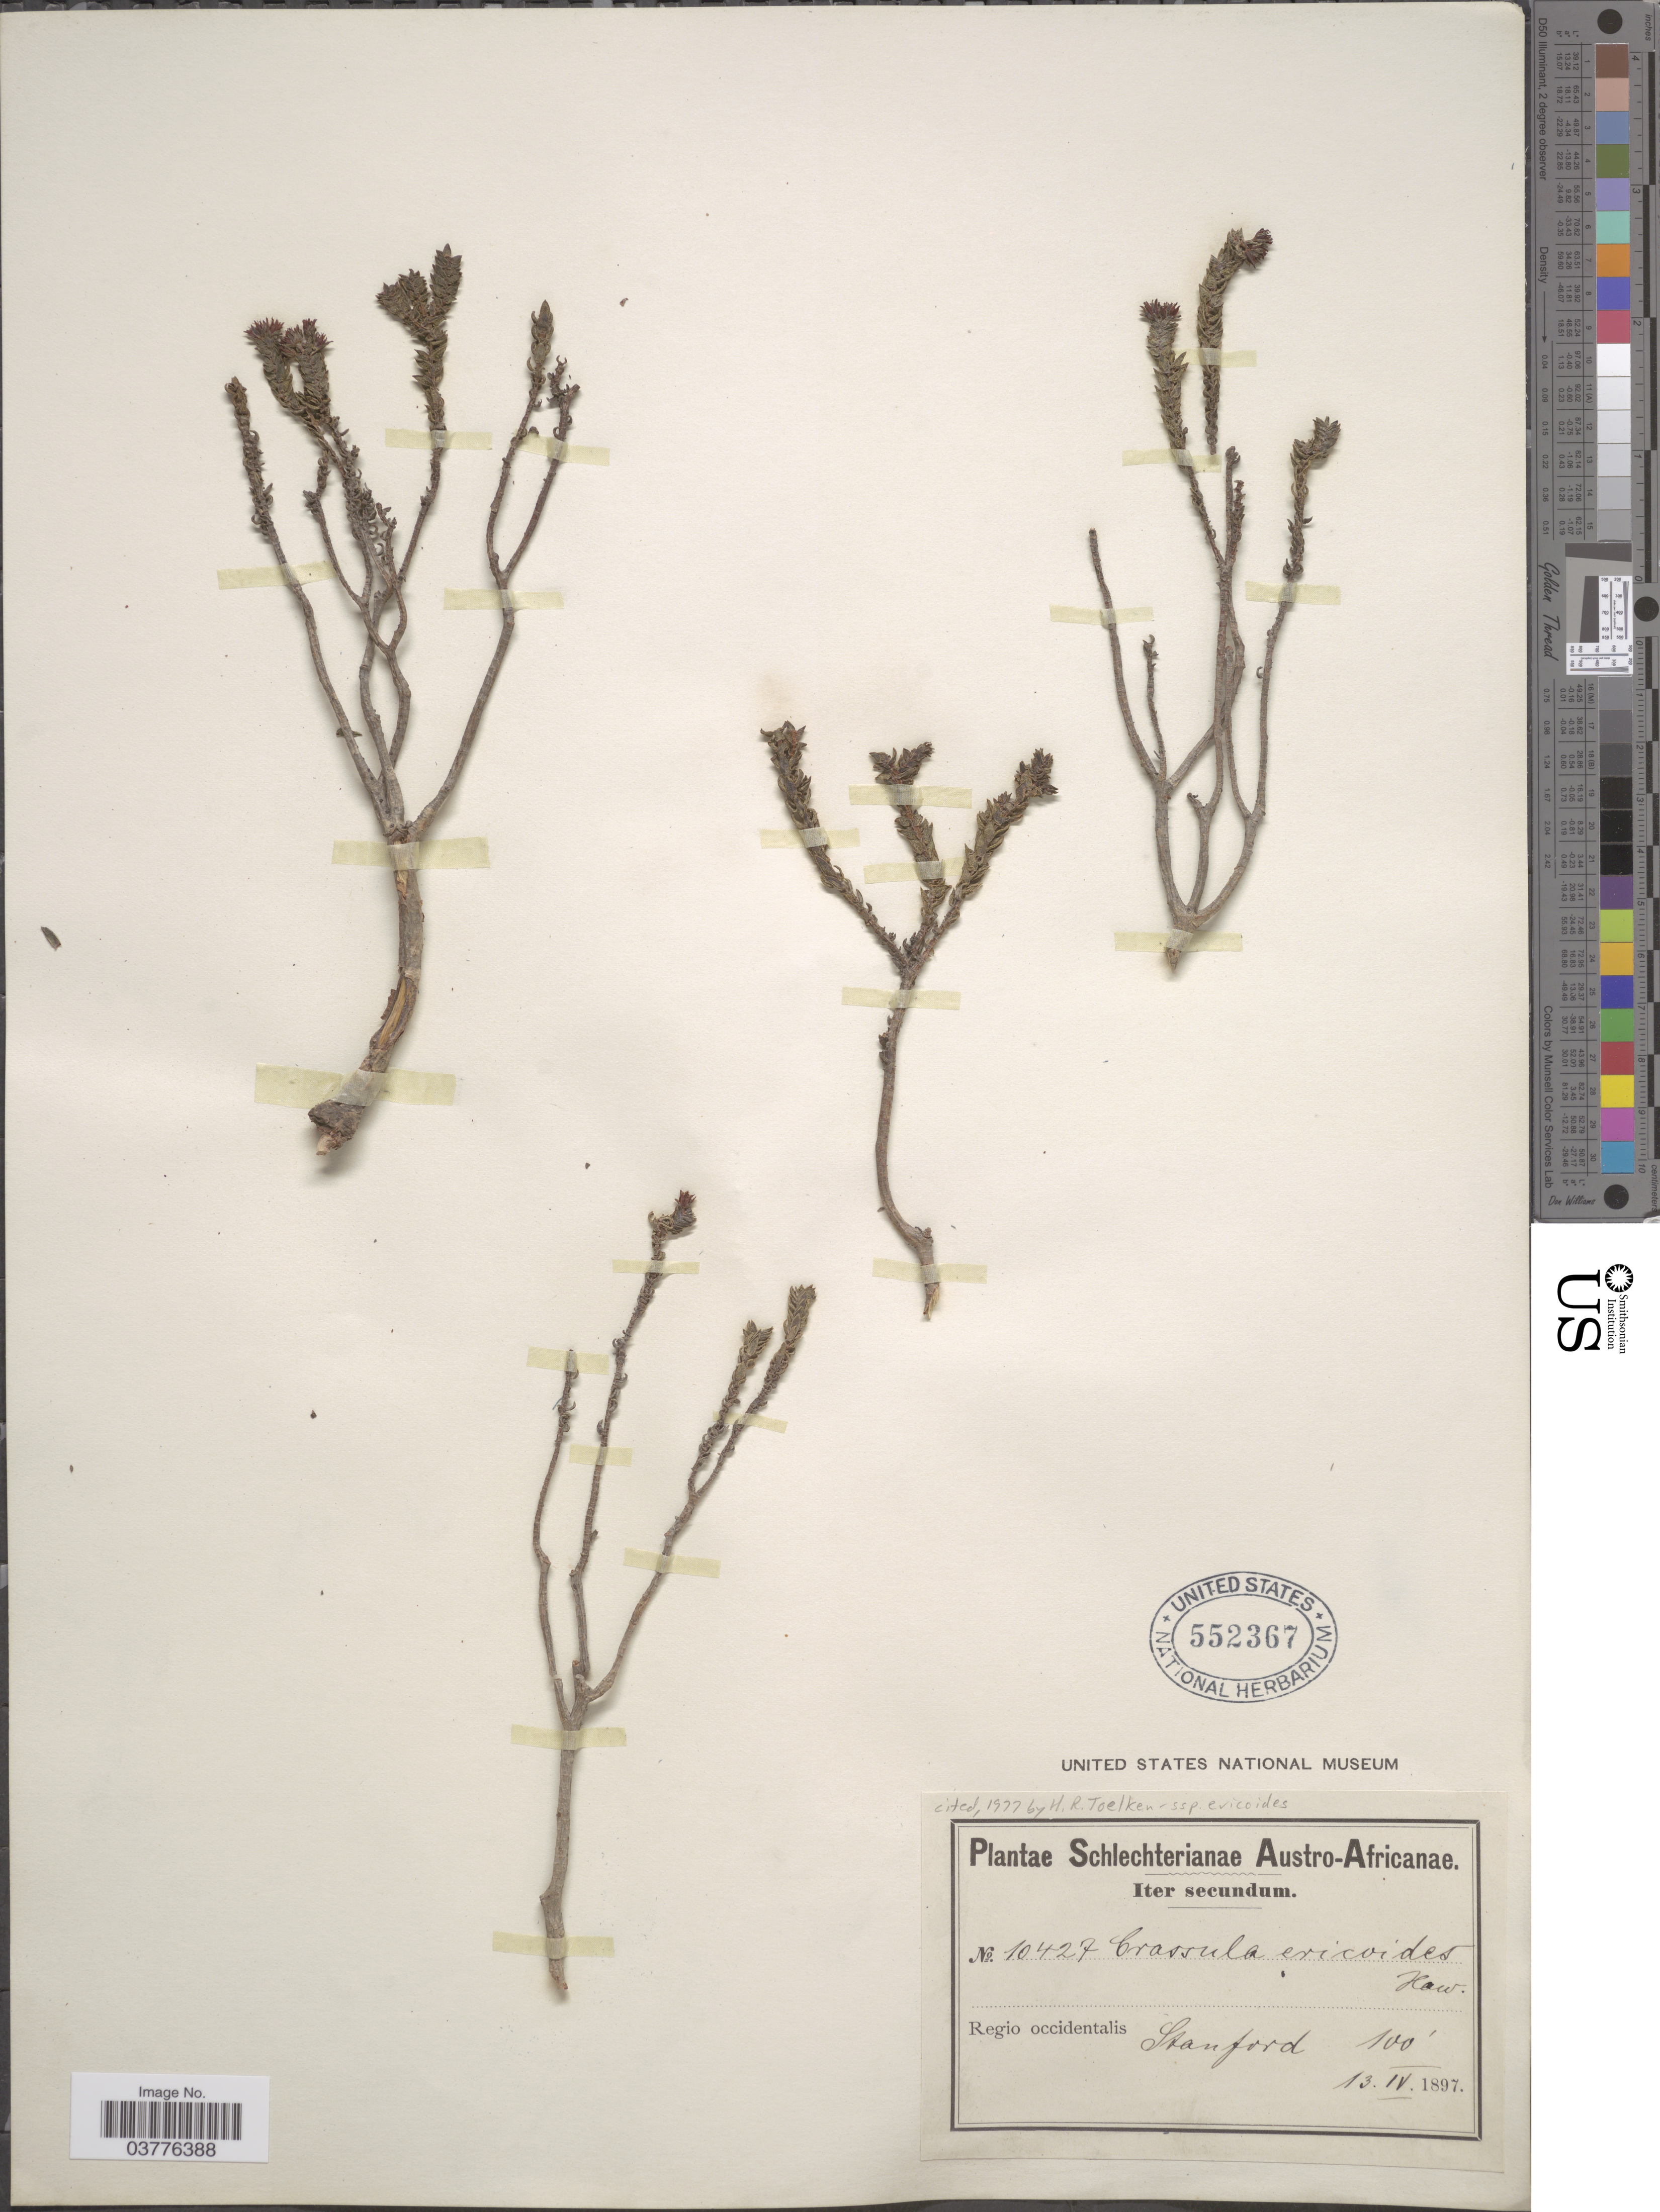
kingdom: Plantae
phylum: Tracheophyta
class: Magnoliopsida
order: Saxifragales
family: Crassulaceae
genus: Crassula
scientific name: Crassula ericoides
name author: Haw.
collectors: Schlechter, --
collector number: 10427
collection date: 1897-04-13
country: South Africa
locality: Austro-Africanae. Regio occidentalis. Stanford.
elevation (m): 30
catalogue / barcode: US 552367